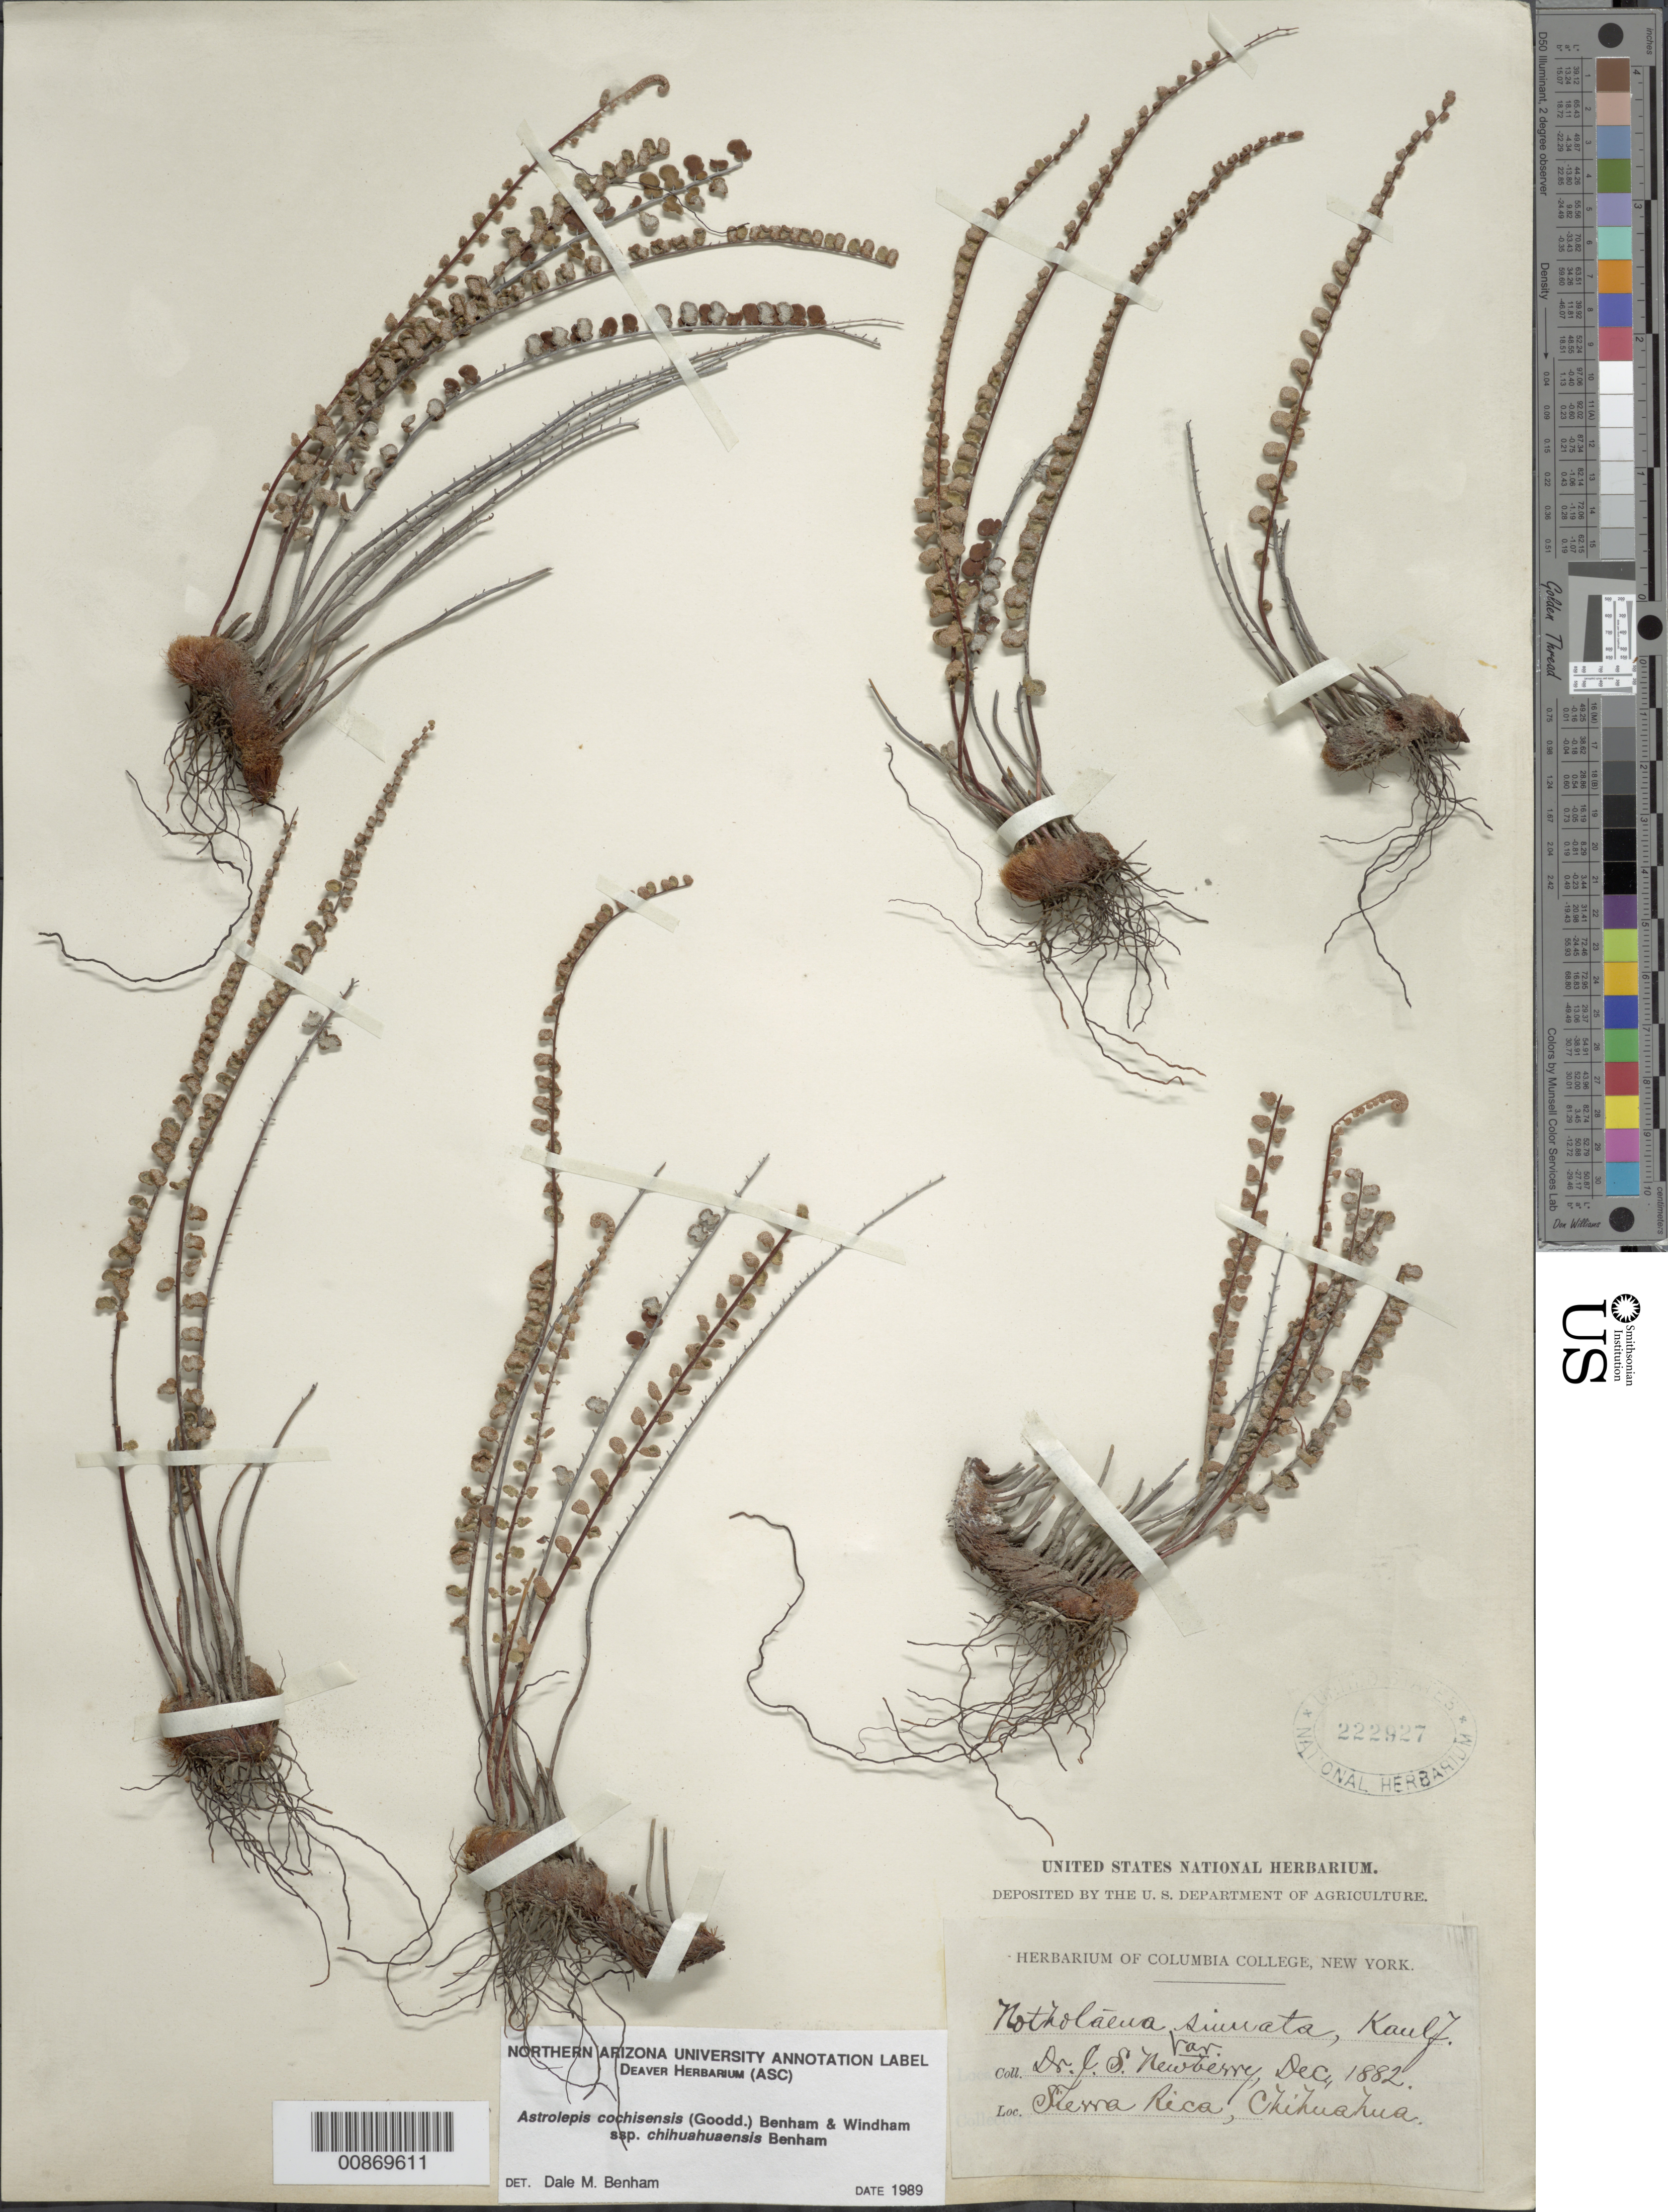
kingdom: Plantae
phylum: Tracheophyta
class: Polypodiopsida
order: Polypodiales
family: Pteridaceae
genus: Astrolepis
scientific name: Astrolepis cochisensis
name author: (C.O. Goodd.) D.M. Benham & Windham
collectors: J. S. Newberry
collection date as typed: Dec 1882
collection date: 1882-12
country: Mexico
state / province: Chihuahua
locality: Sierra Rica, Chihuahua.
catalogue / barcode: US 222927